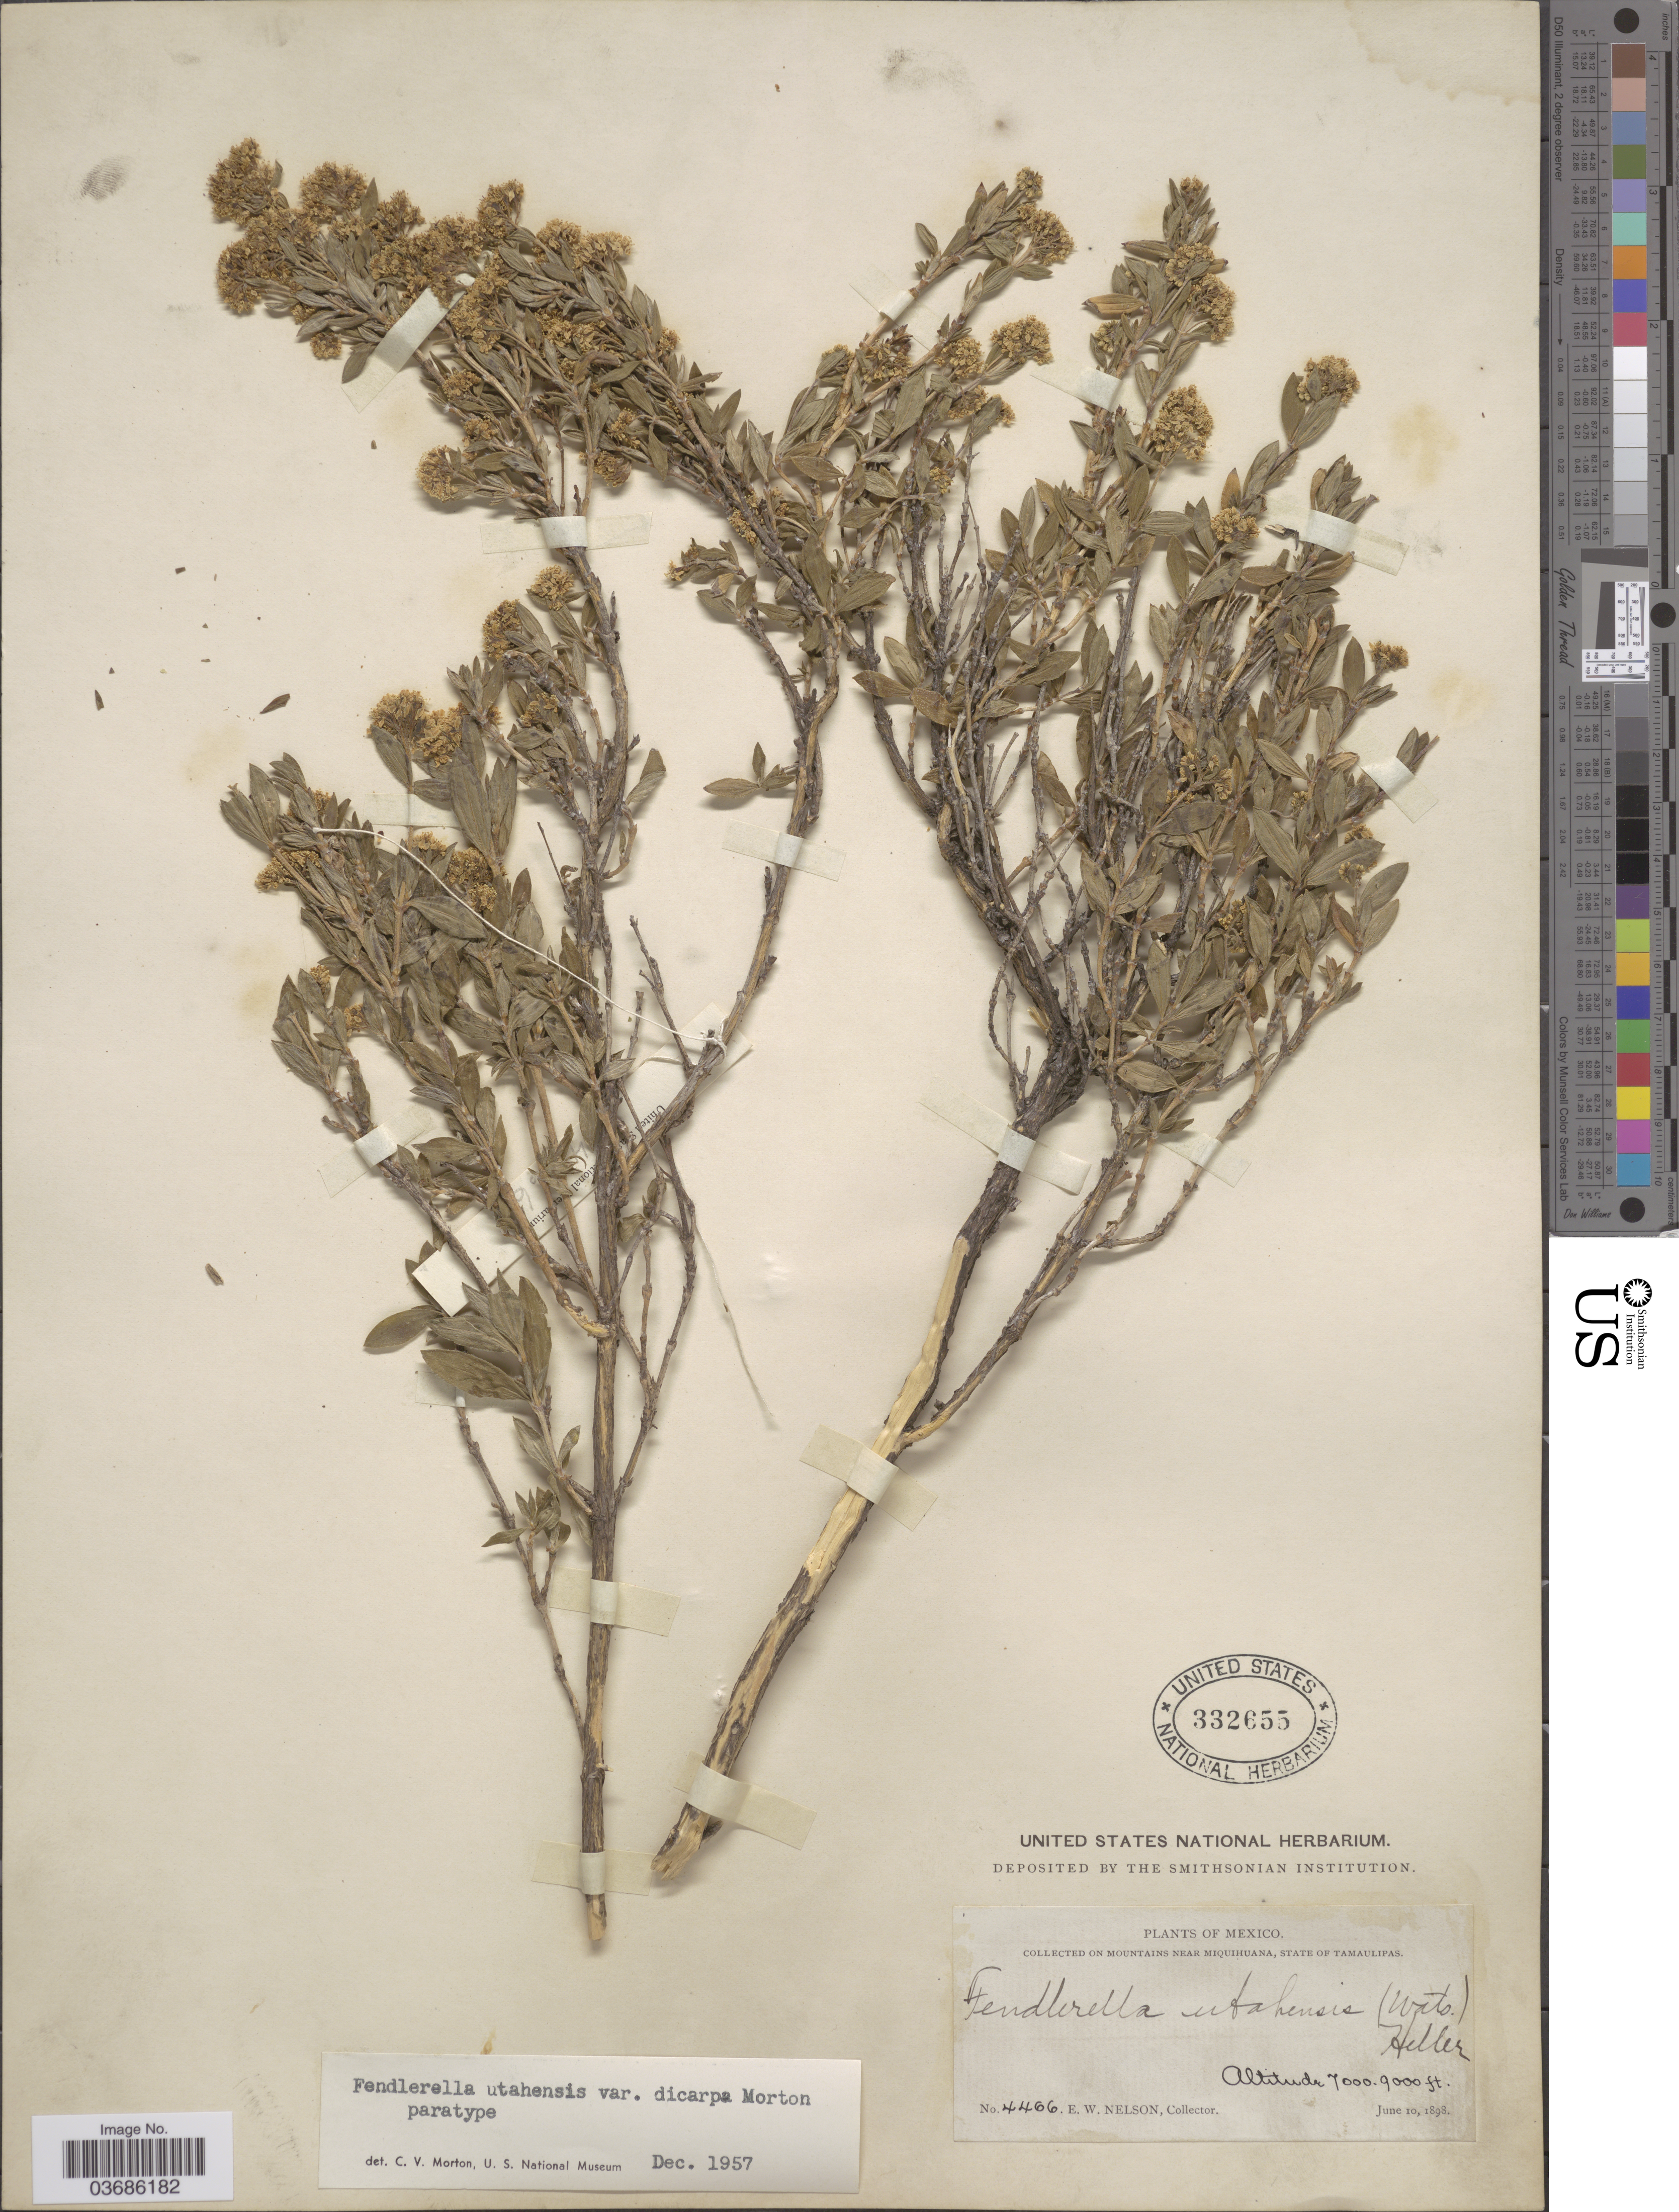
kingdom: Plantae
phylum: Tracheophyta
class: Magnoliopsida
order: Cornales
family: Hydrangeaceae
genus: Fendlerella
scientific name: Fendlerella utahensis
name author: (S. Watson) A. Heller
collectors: E. W. Nelson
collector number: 4466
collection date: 1898-06-10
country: Mexico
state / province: Tamaulipas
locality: On mountains near Miquihuana.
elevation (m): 2134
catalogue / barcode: US 332655